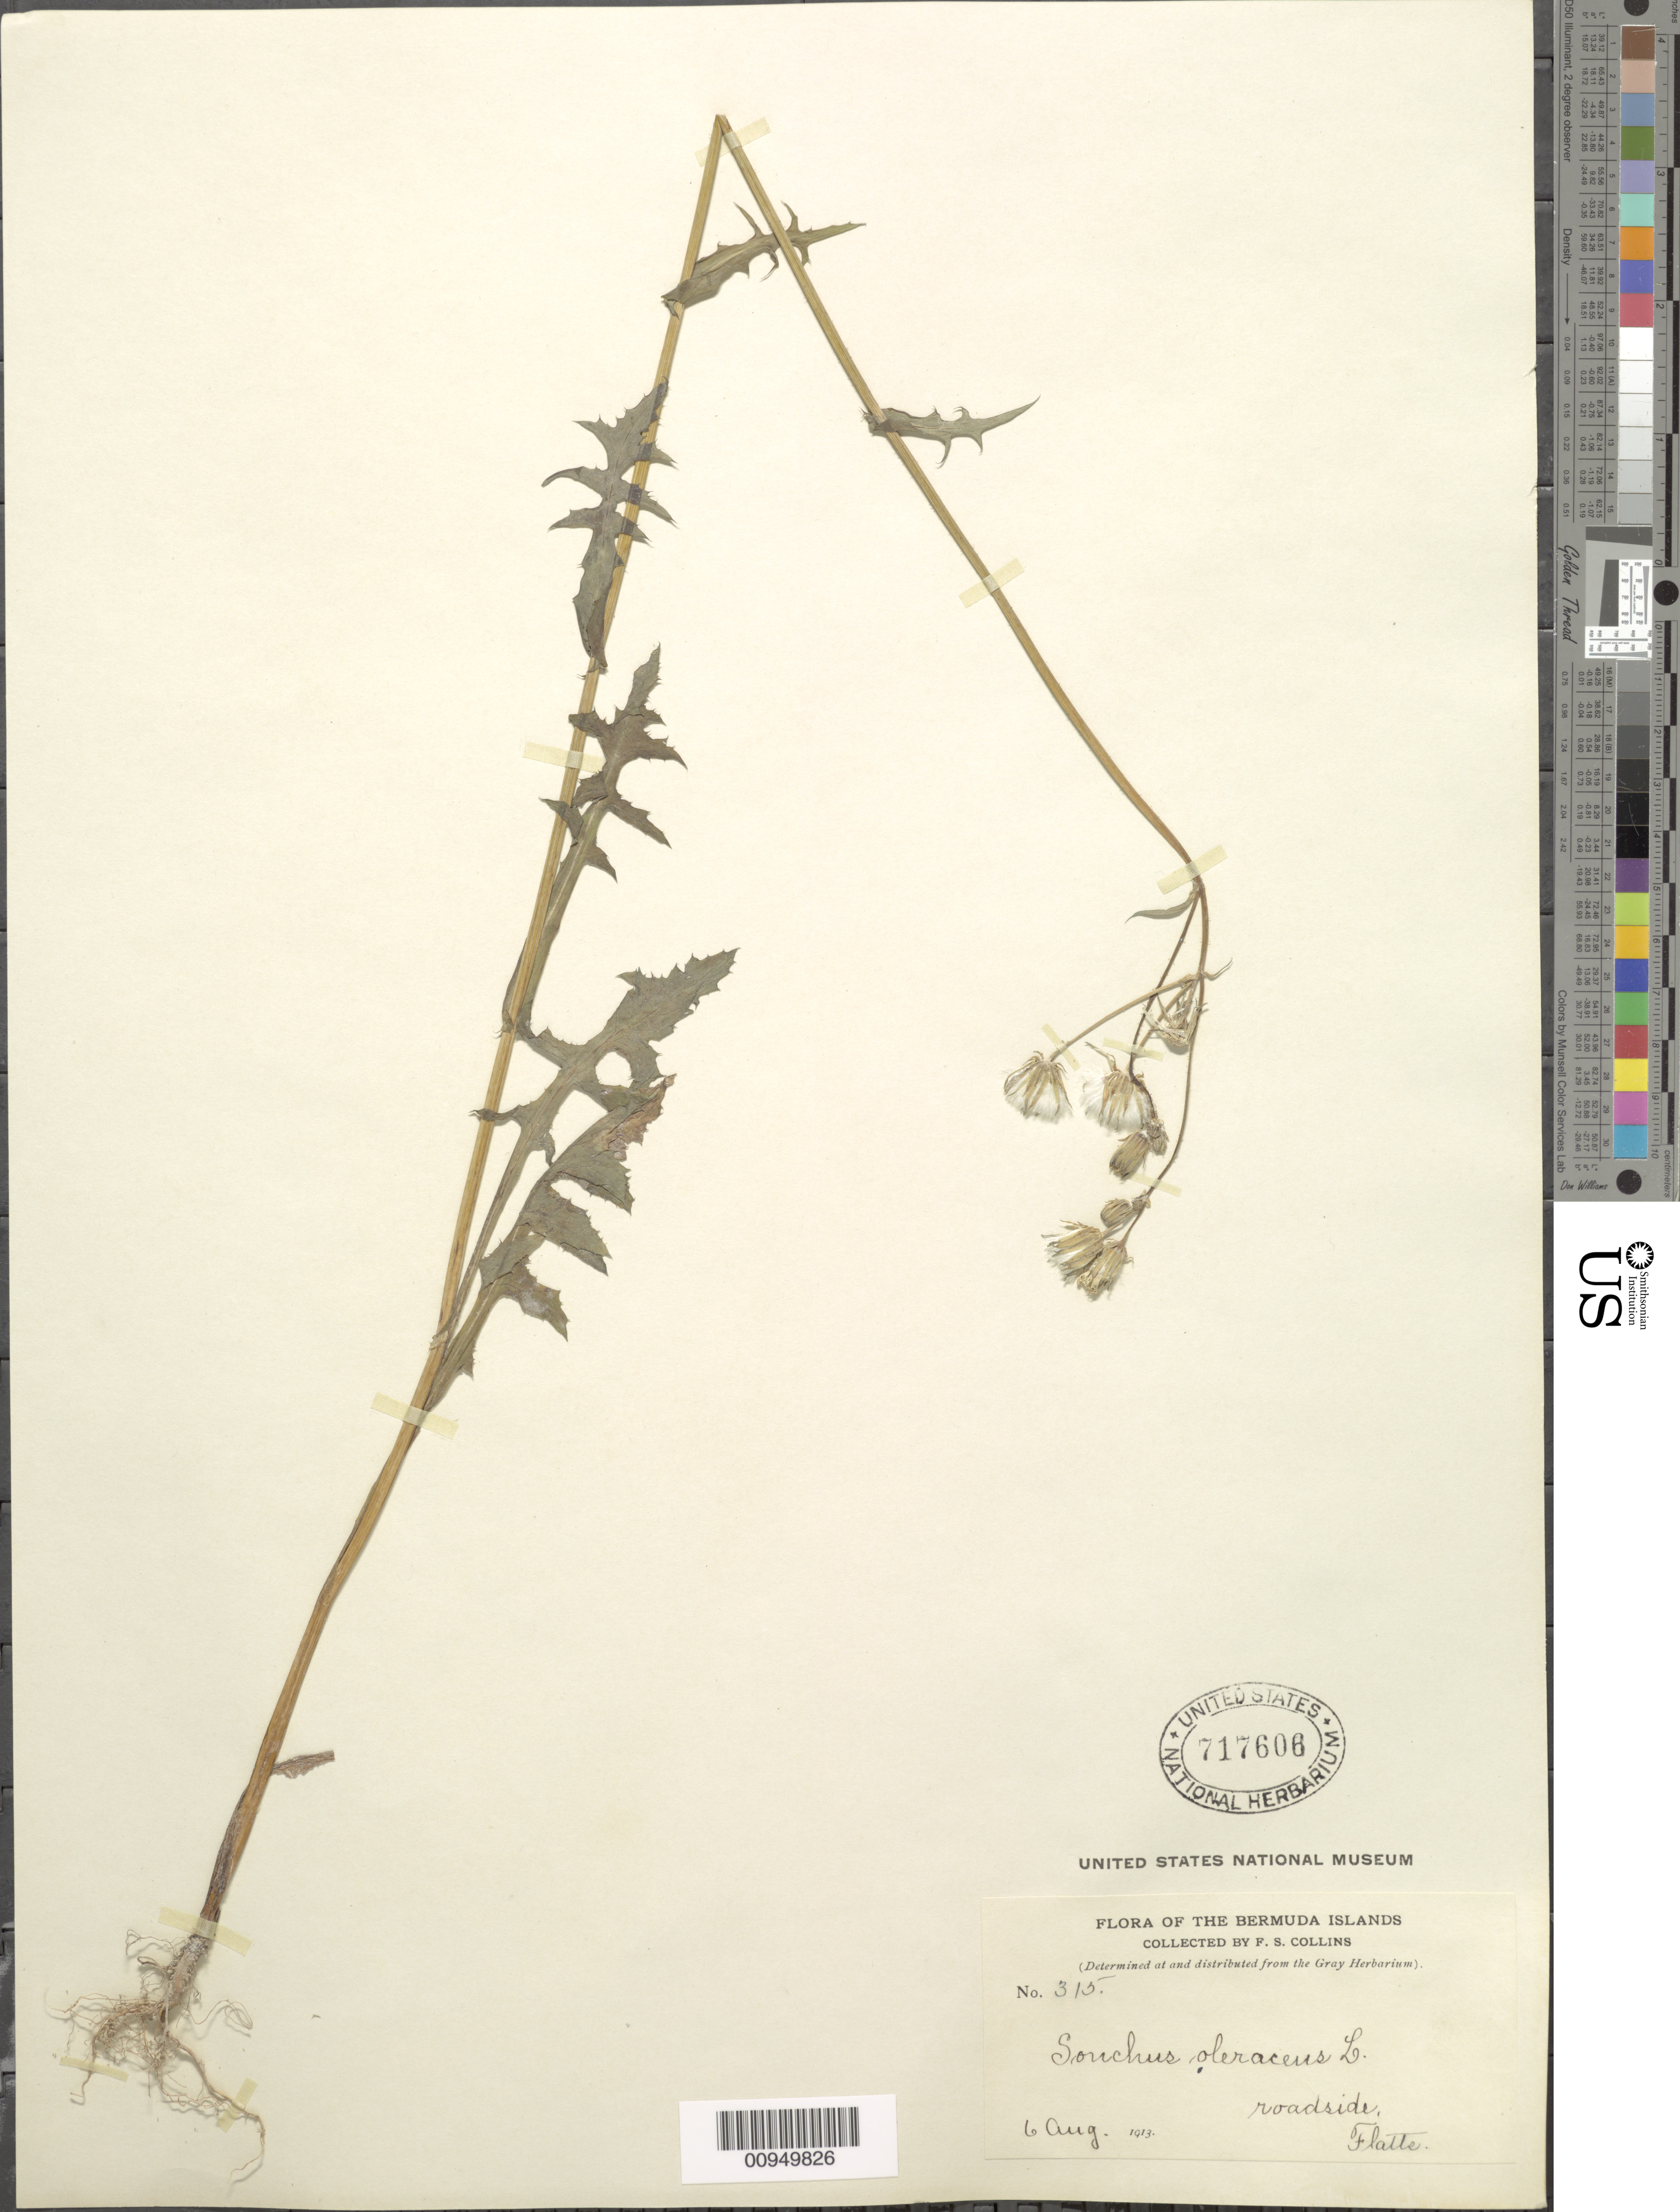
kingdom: Plantae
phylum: Tracheophyta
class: Magnoliopsida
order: Asterales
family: Asteraceae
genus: Sonchus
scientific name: Sonchus oleraceus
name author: L.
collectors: F. Collins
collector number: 315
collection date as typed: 06 Aug 1913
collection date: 1913-08-06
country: Bermuda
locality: Flatts, roadside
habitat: Roadside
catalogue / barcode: US 717606